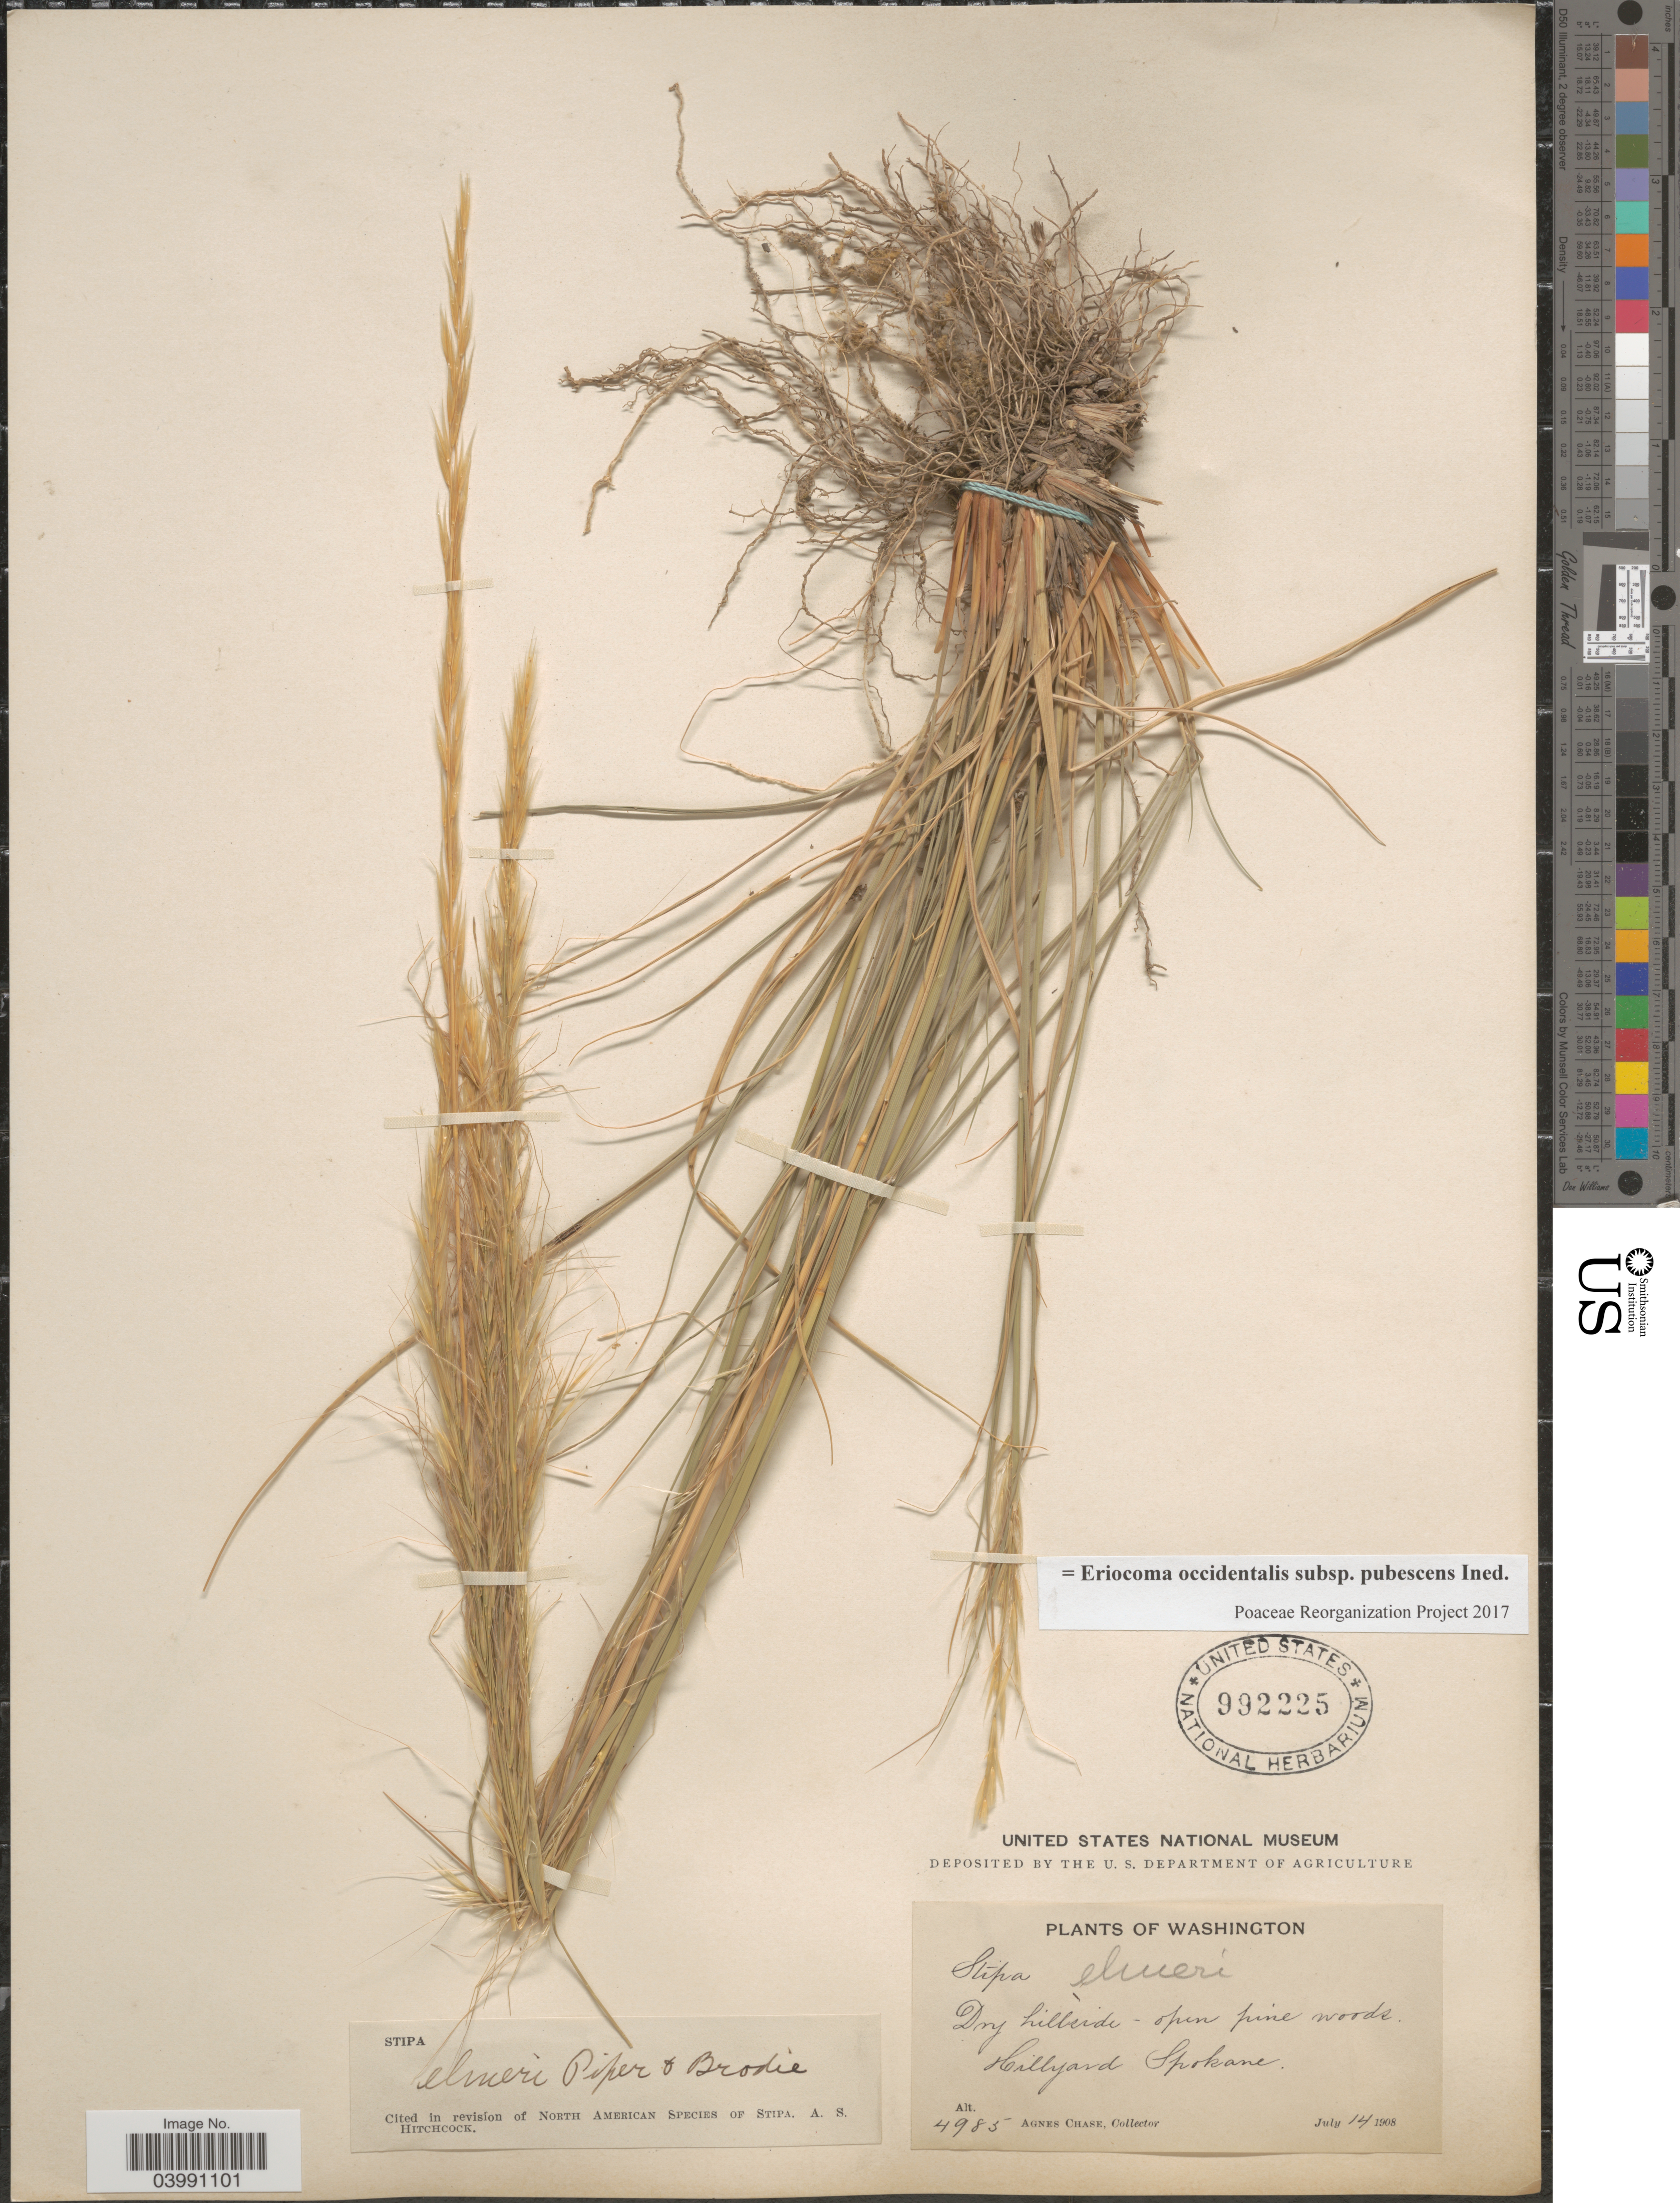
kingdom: Plantae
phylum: Tracheophyta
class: Liliopsida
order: Poales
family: Poaceae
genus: Eriocoma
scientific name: Eriocoma occidentalis subsp. pubescens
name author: (Vasey) Romasch.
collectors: A. Chase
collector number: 4985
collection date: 1908-07-14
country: United States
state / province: Washington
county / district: Spokane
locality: Dry hillside - open pine woods. Hillyard Spokane.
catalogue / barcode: US 992225